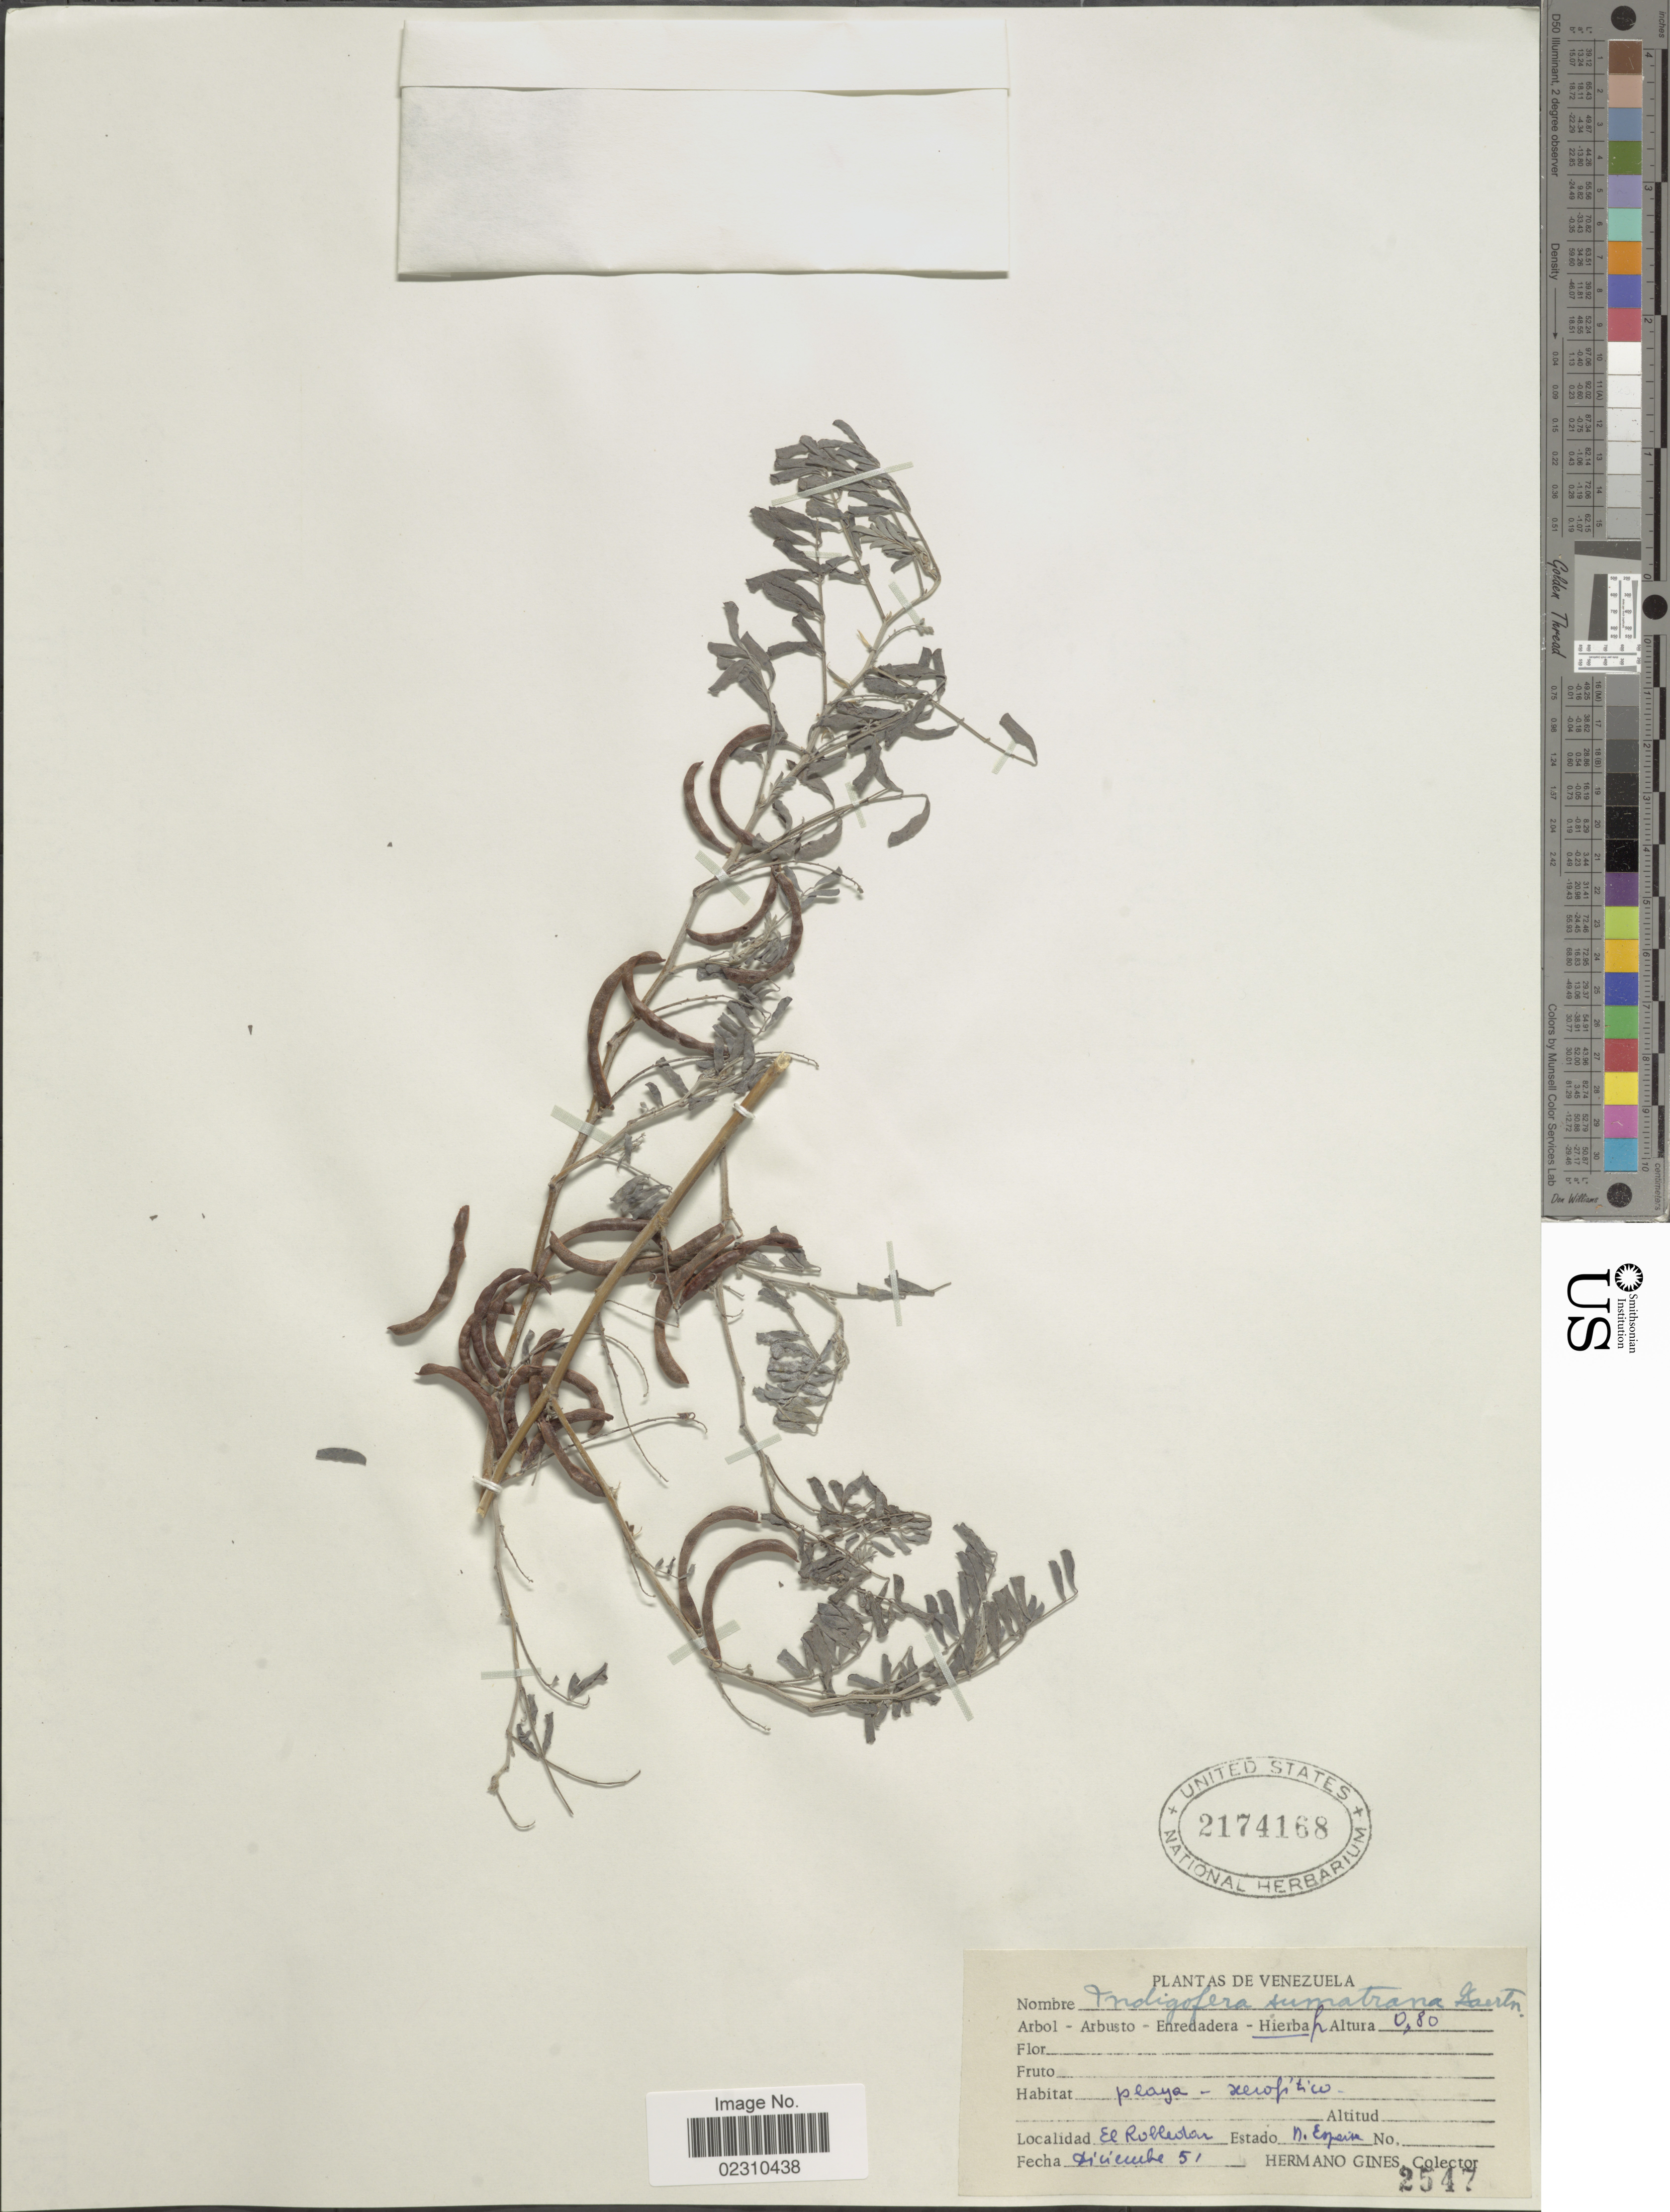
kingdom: Plantae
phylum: Tracheophyta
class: Magnoliopsida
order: Fabales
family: Fabaceae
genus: Indigofera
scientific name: Indigofera sumatrana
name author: Gaertn.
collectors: Bro. Gines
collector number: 2547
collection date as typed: Transcribed d/m/y: /10/51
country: Venezuela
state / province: Nueva Esparta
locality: El Robledar [Robledal], Estado N. Esparta [State of Nueva Esparta]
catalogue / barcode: US 2174168